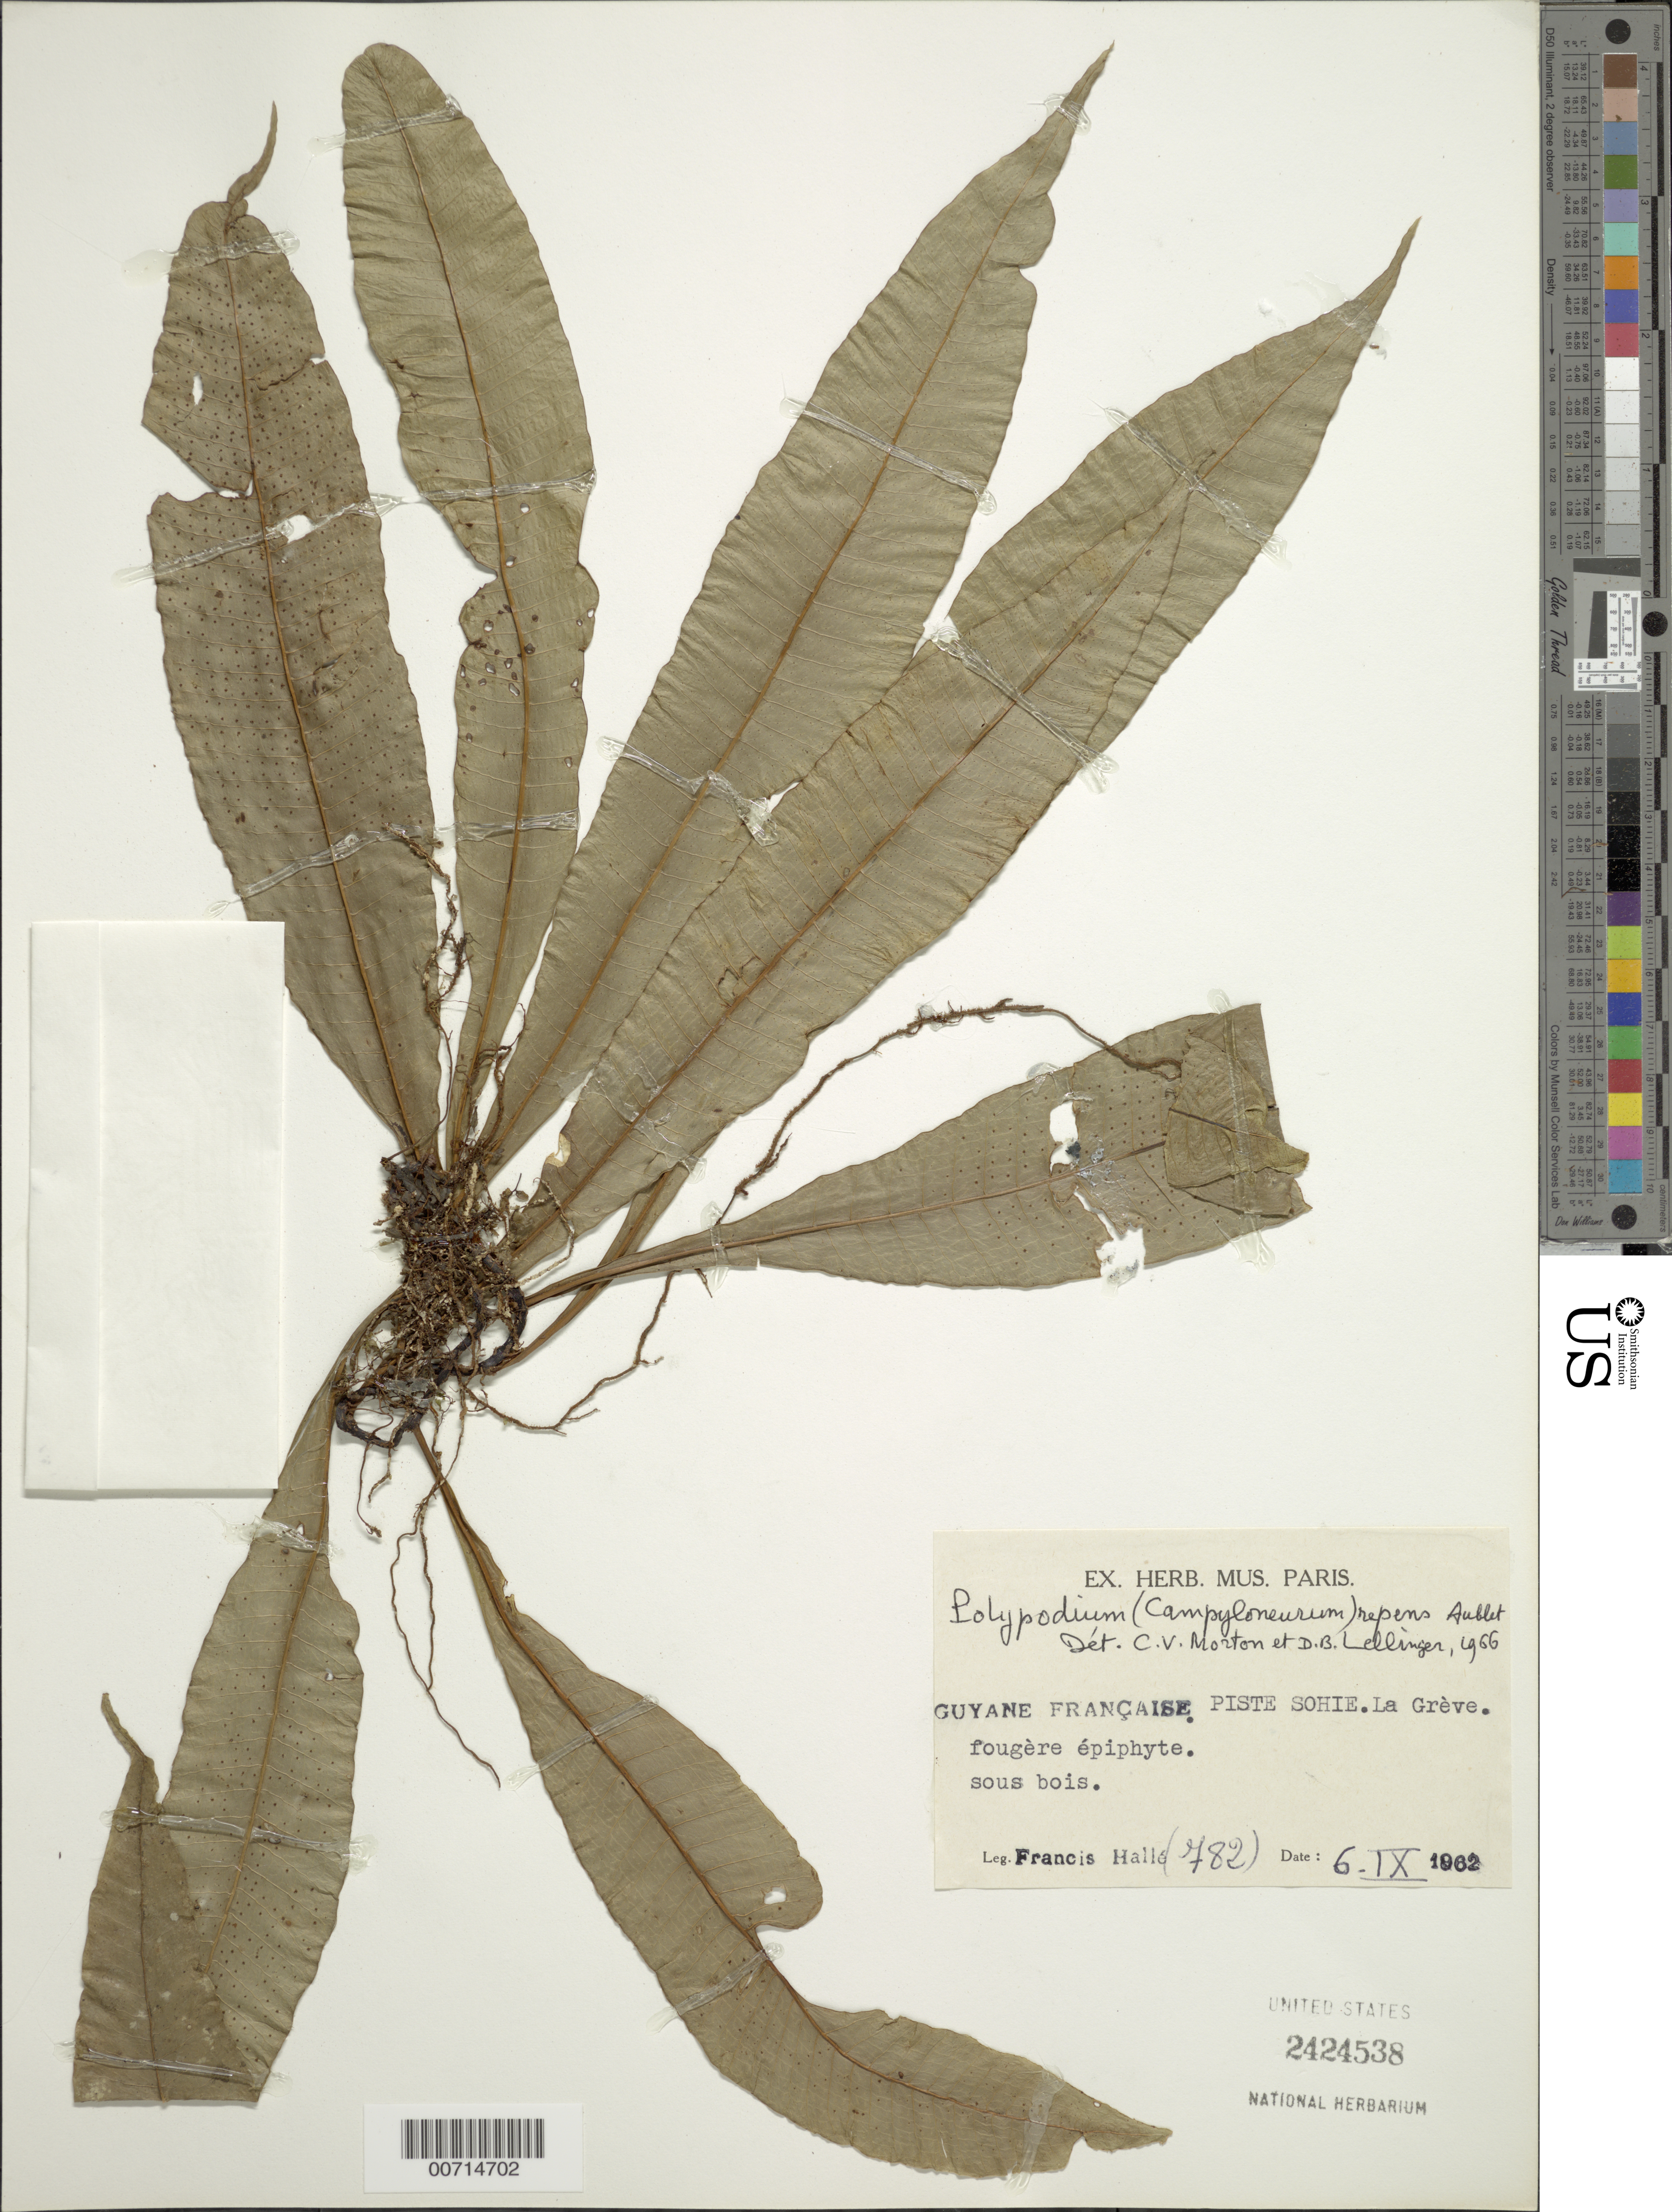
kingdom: Plantae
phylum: Tracheophyta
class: Polypodiopsida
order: Polypodiales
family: Polypodiaceae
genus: Campyloneurum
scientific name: Campyloneurum repens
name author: (Aubl.) C. Presl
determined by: Morton, C. V.; Lellinger, D. B.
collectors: F. Hallé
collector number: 782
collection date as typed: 6-Sep-62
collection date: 1962-09-06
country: French Guiana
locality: Piste Sophie - La Grêve, Bassin de la Mana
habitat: Sous bois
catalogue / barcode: US 2424538